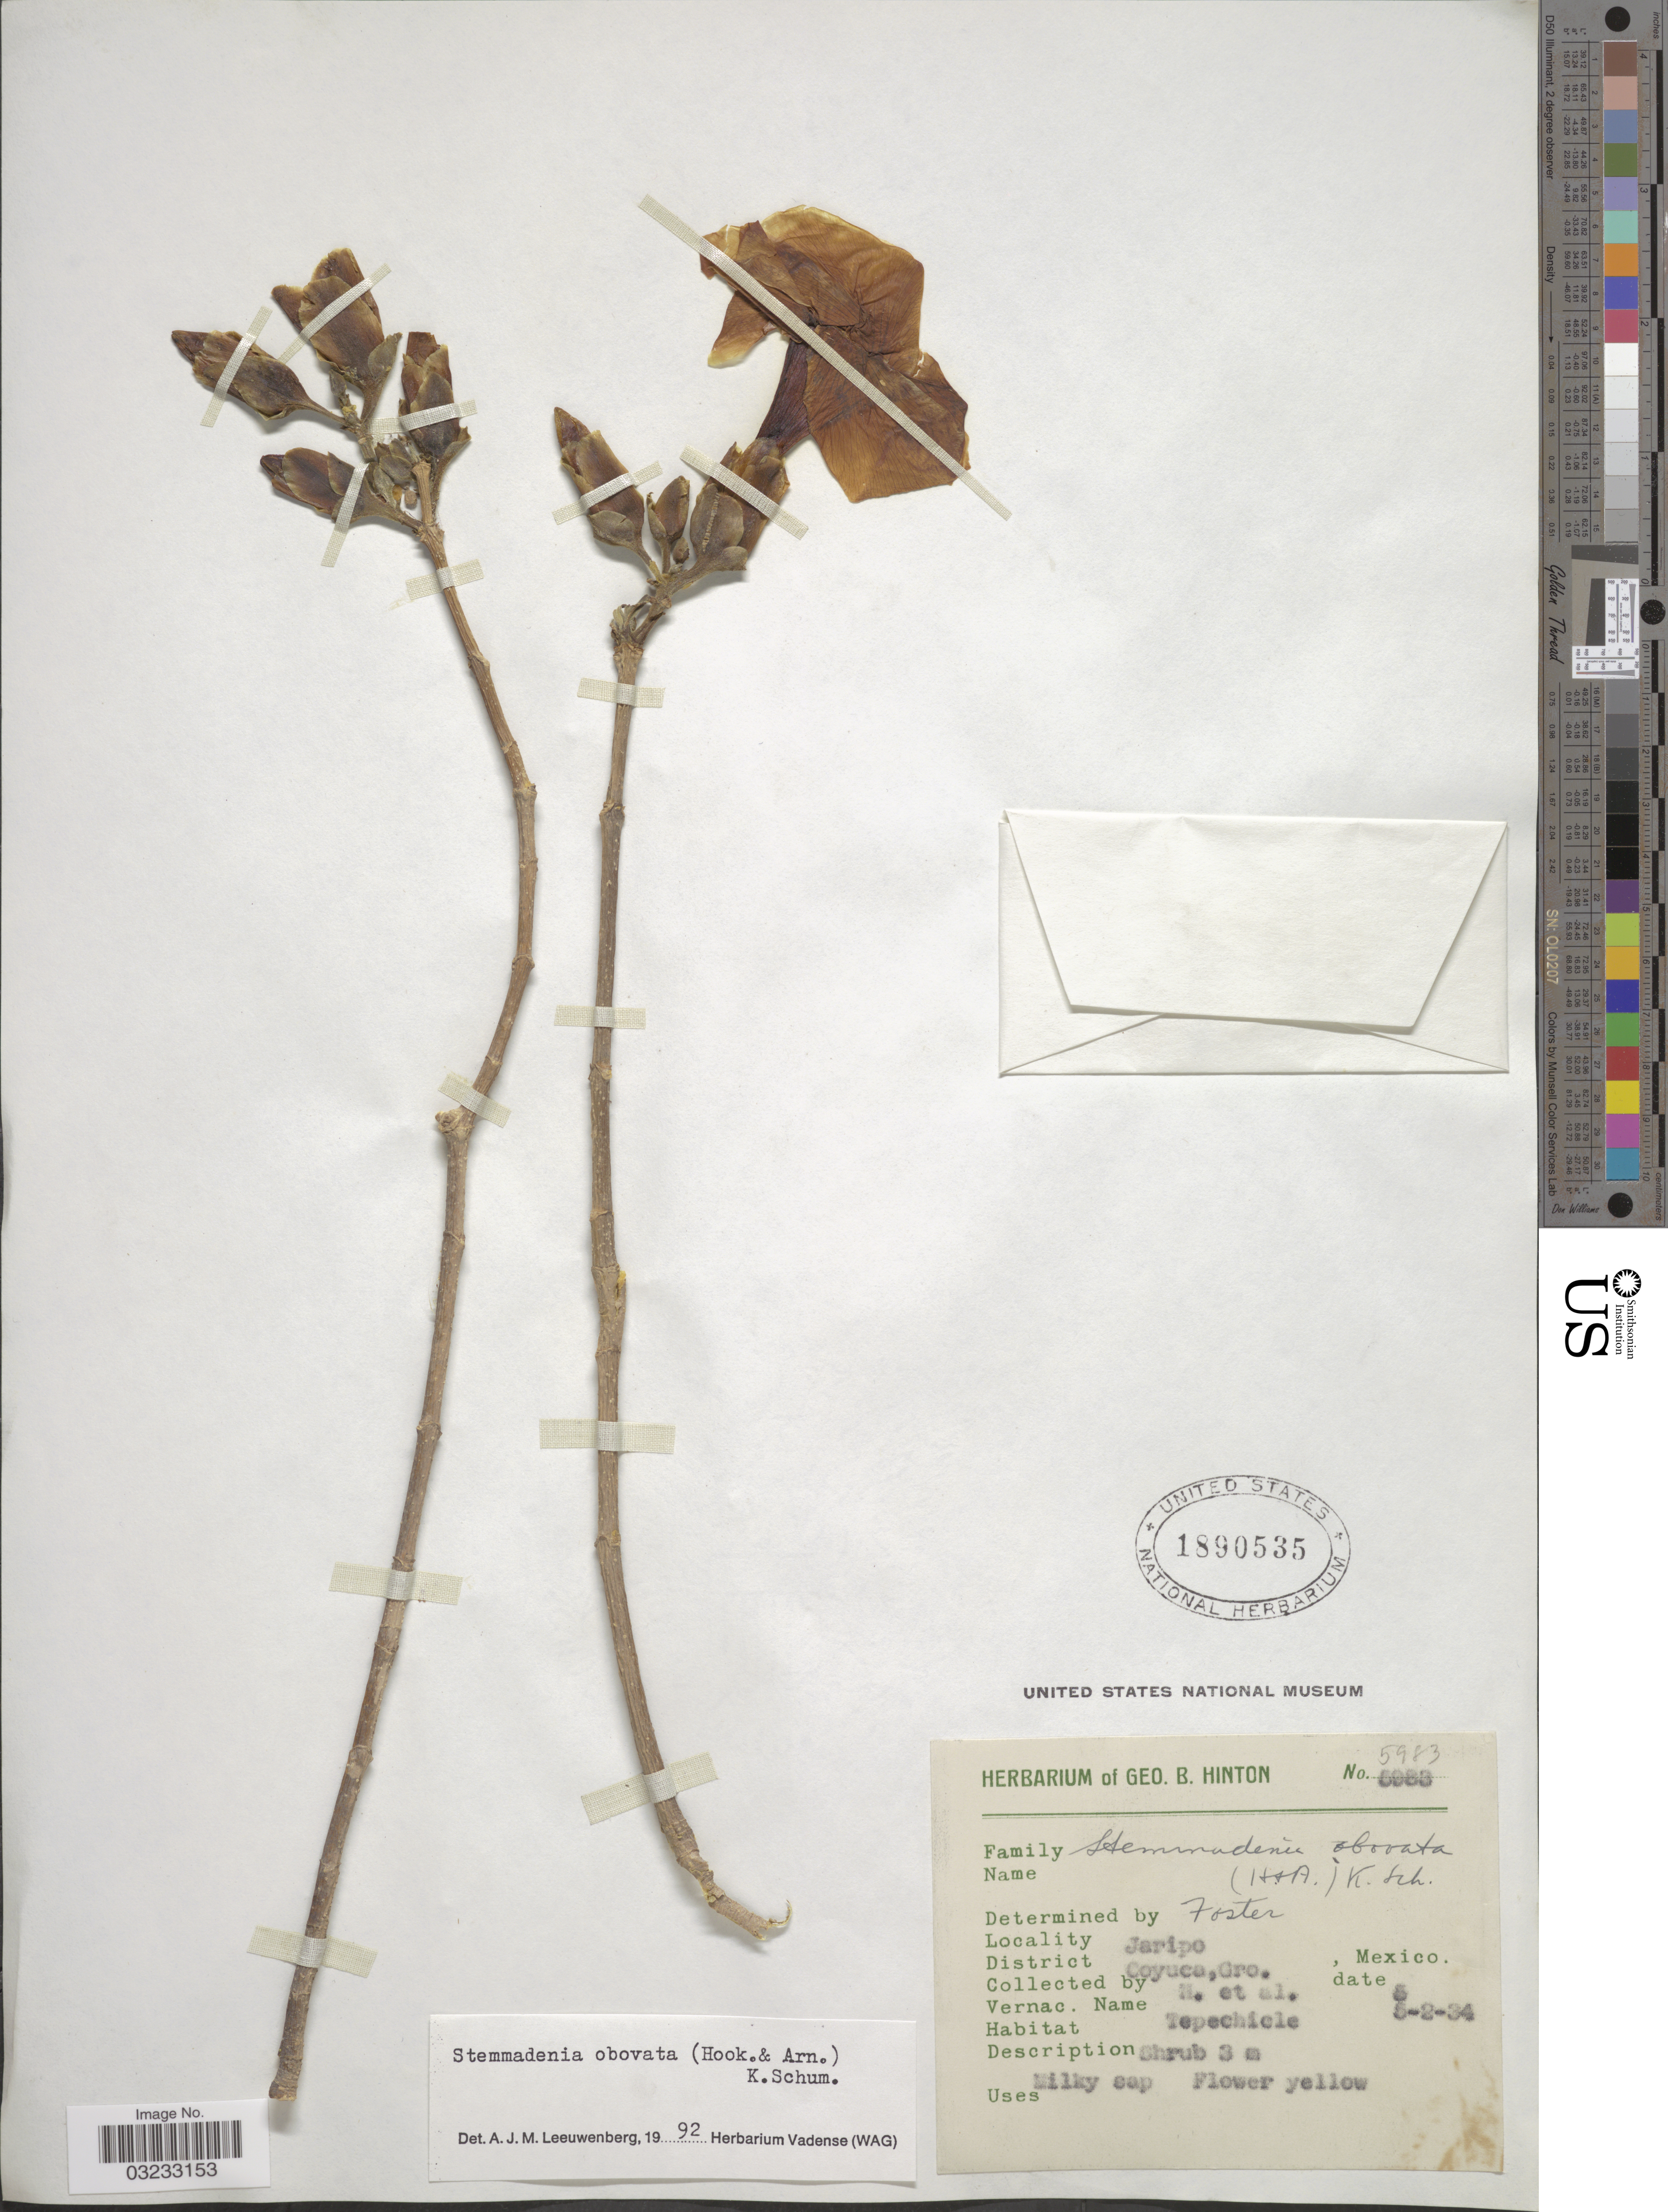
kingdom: Plantae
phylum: Tracheophyta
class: Magnoliopsida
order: Gentianales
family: Apocynaceae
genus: Stemmadenia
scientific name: Stemmadenia obovata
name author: (Hook. & Arn.) K. Schum.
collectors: G. B. Hinton & et al.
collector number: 5983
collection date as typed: Transcribed d/m/y: 5/2/34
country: Mexico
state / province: Guerrero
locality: Jaripo. District Coyuca.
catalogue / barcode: US 1890535